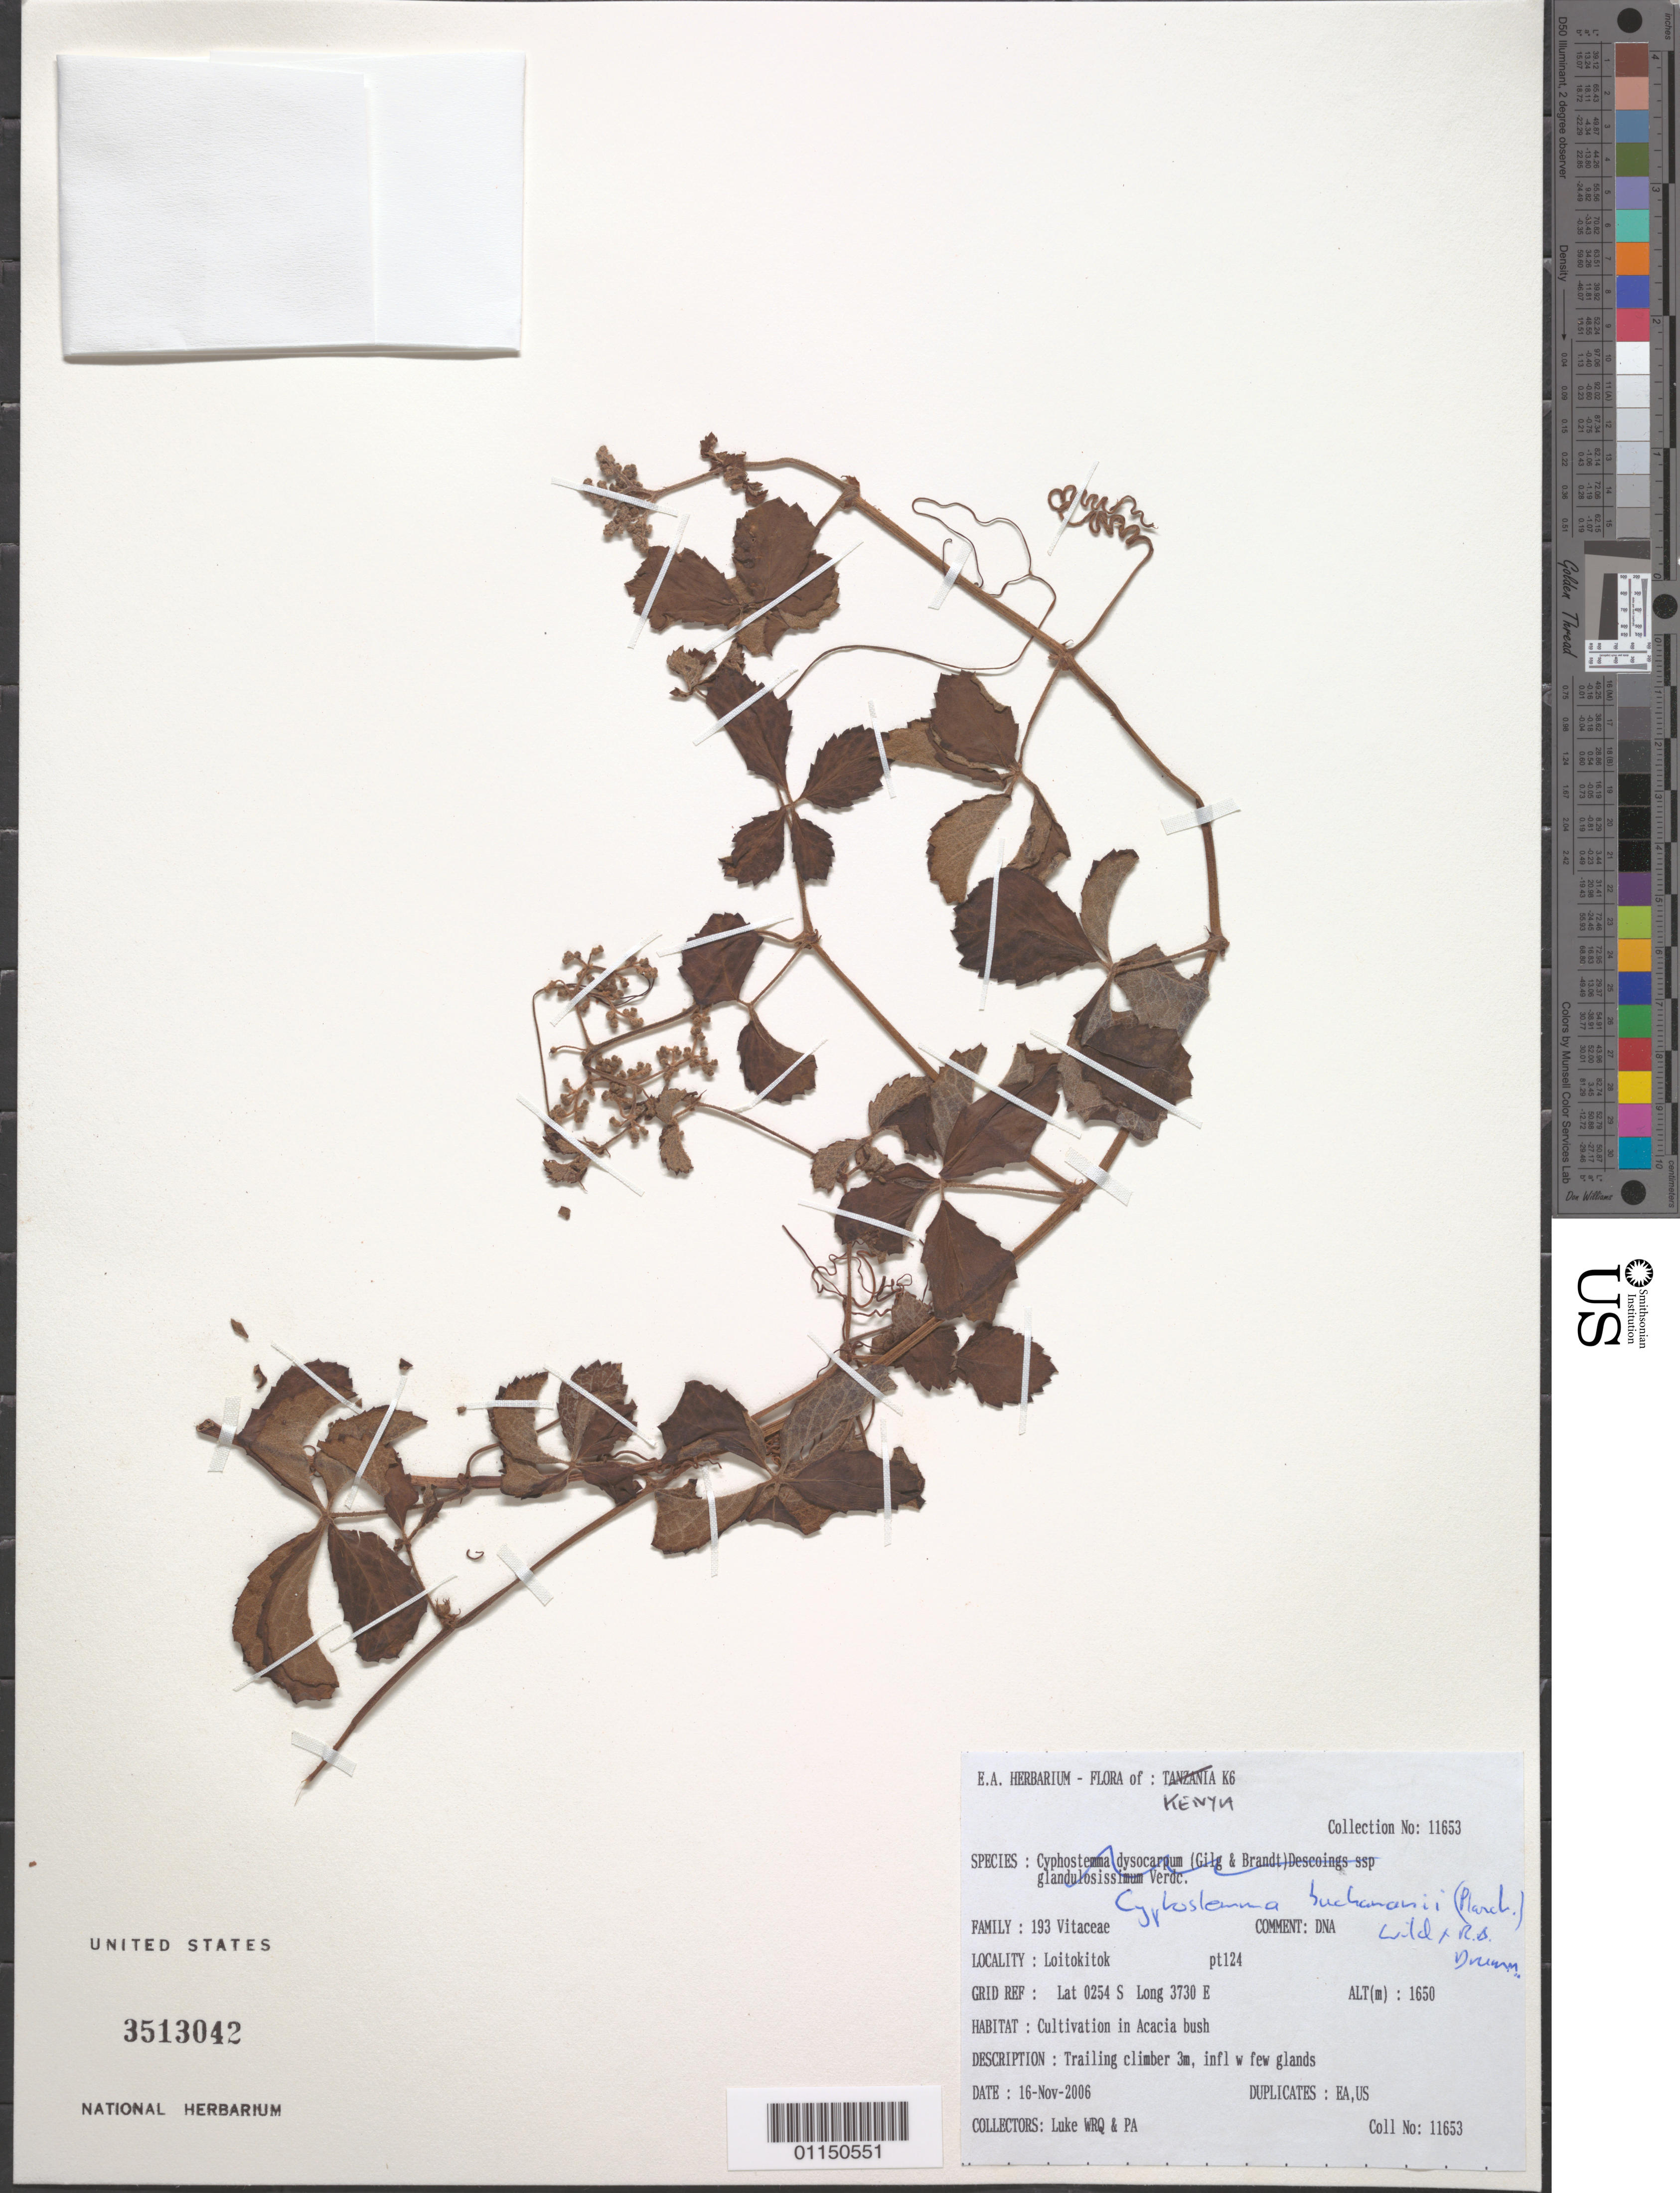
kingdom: Plantae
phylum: Tracheophyta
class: Magnoliopsida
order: Vitales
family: Vitaceae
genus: Cyphostemma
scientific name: Cyphostemma buchananii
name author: (Planch.) Desc. et al.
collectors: Q. Luke & P. Luke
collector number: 11653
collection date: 2006-11-16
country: Kenya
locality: Loitokitok. Pt124.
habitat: Cultivation in Acacia bush. Trailing climber.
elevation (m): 1650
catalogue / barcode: US 3513042